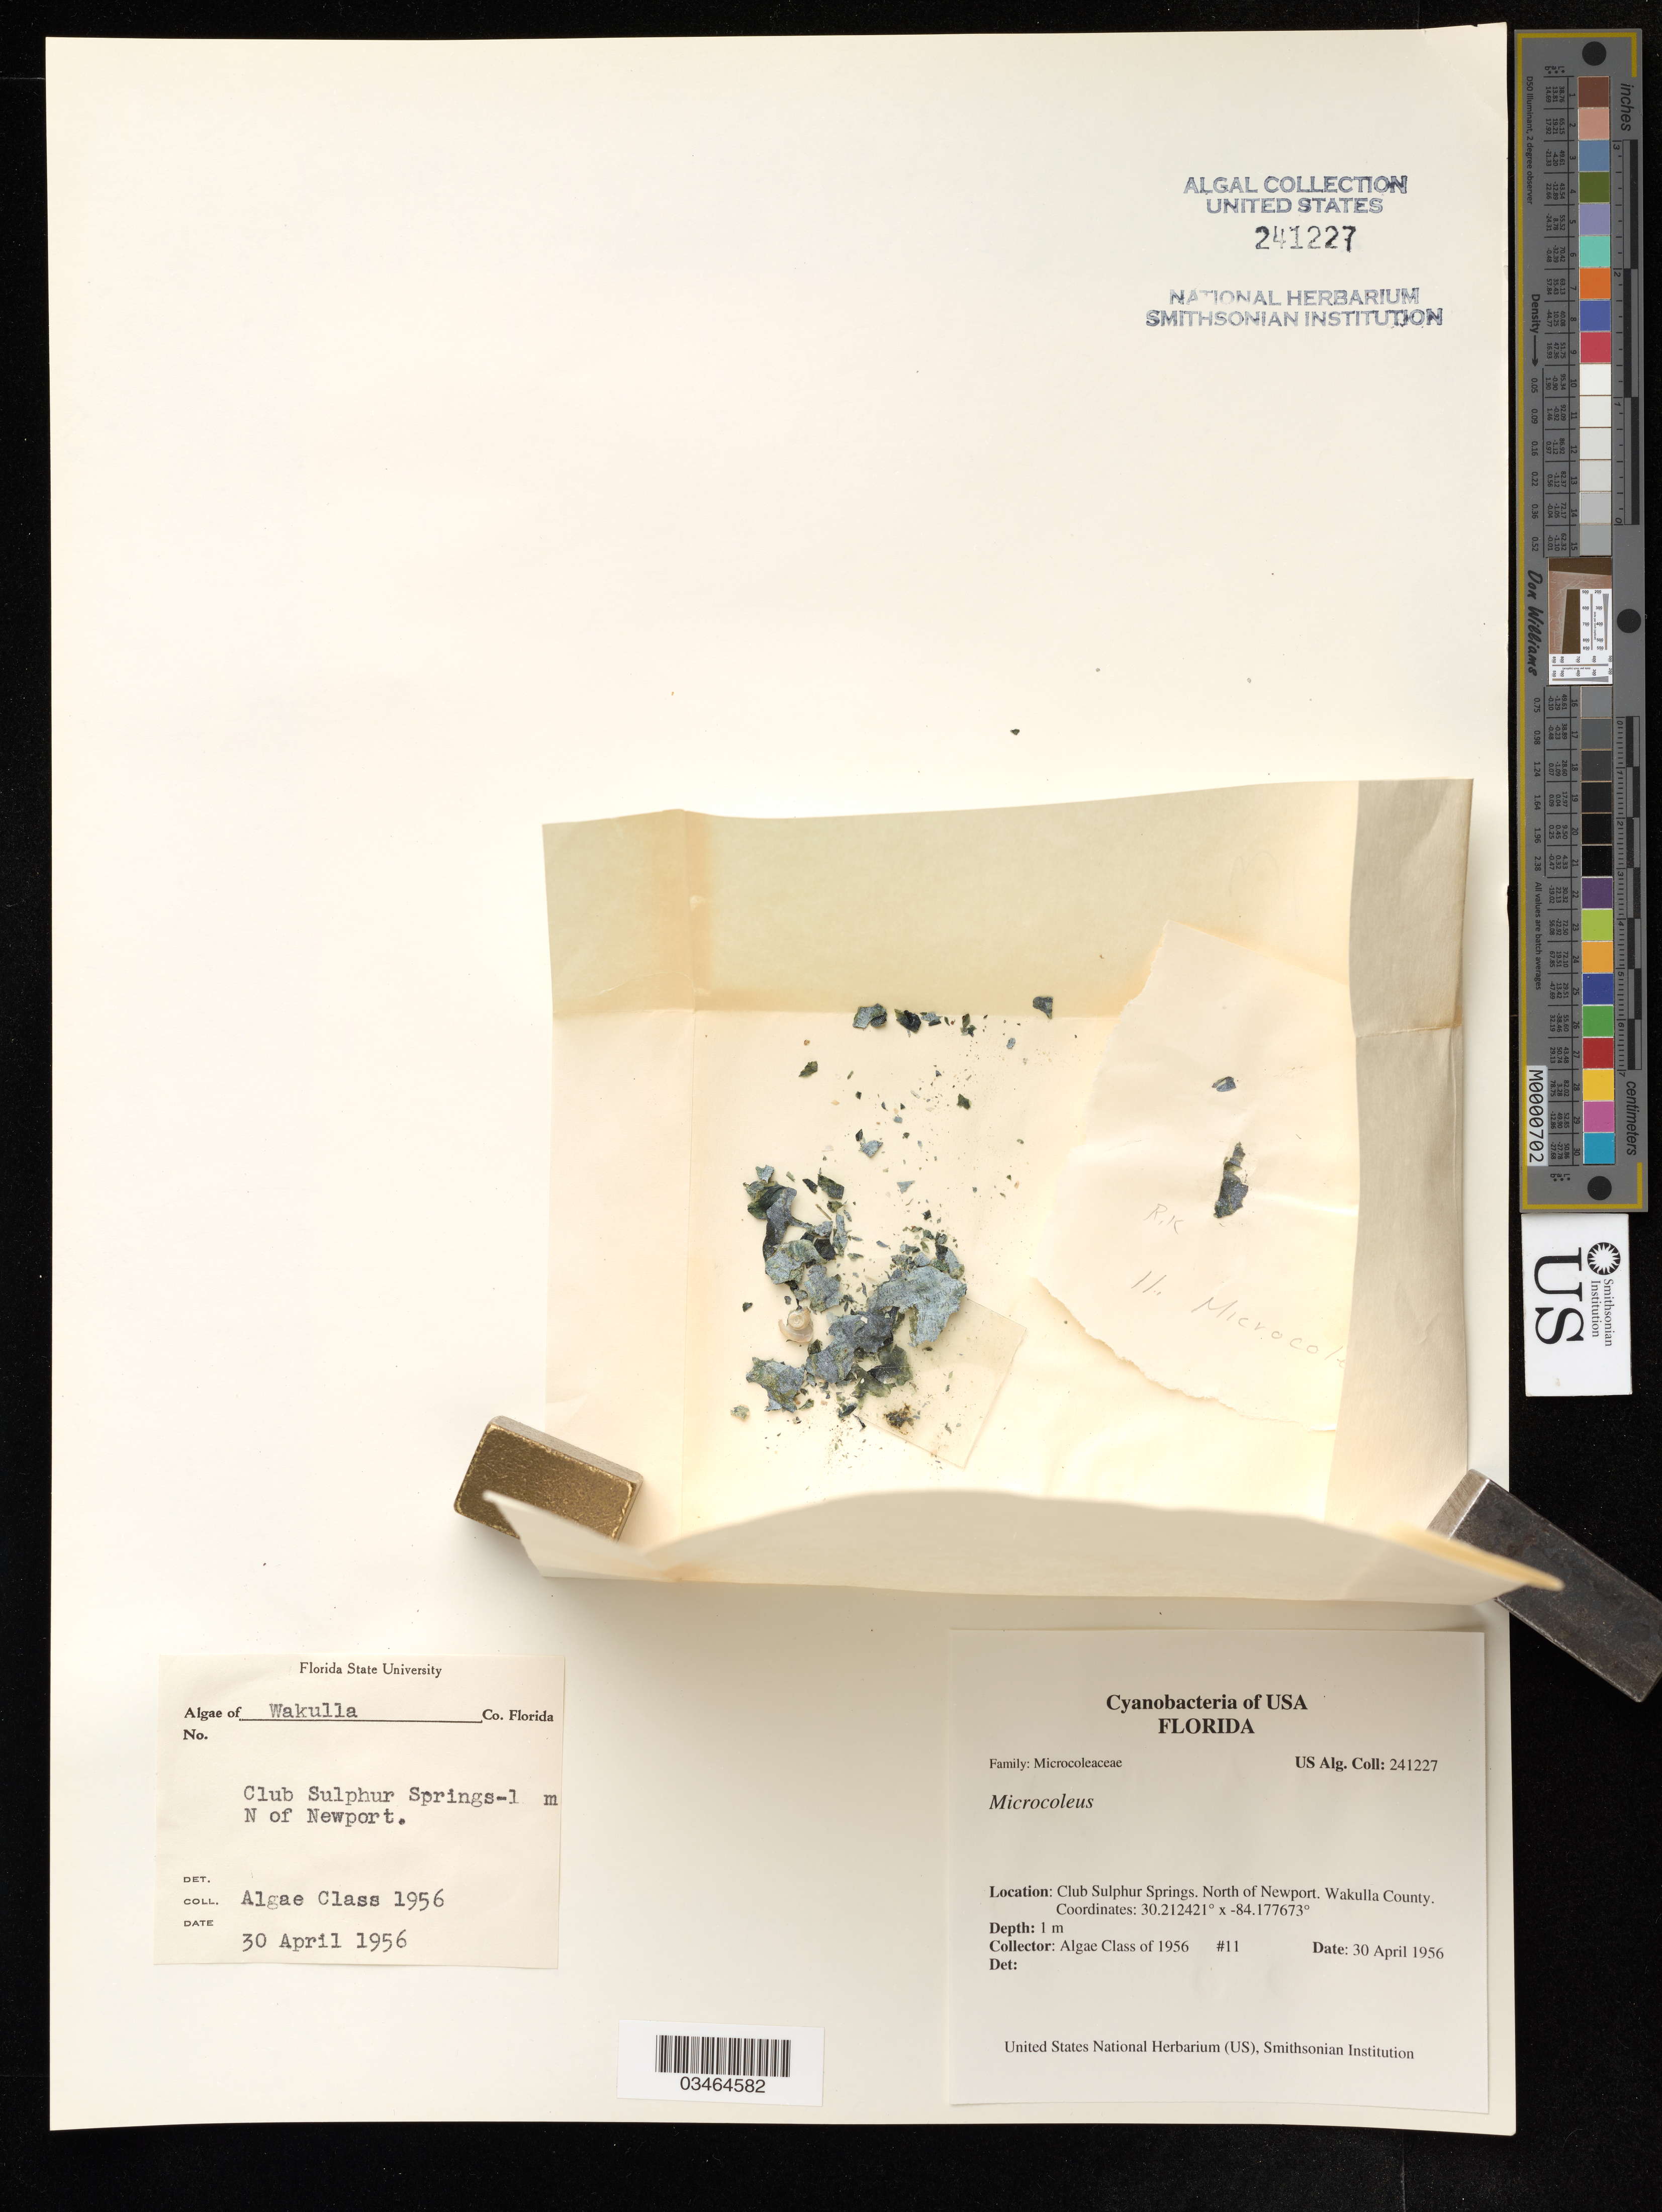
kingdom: Bacteria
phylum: Cyanobacteria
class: Cyanobacteriia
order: Cyanobacteriales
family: Microcoleaceae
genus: Microcoleus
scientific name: Microcoleus sp.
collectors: Algae Class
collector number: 11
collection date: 1956-04-30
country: United States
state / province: Florida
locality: Club Sulphur Springs, North of Newport. Wakulla County.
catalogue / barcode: US 241217